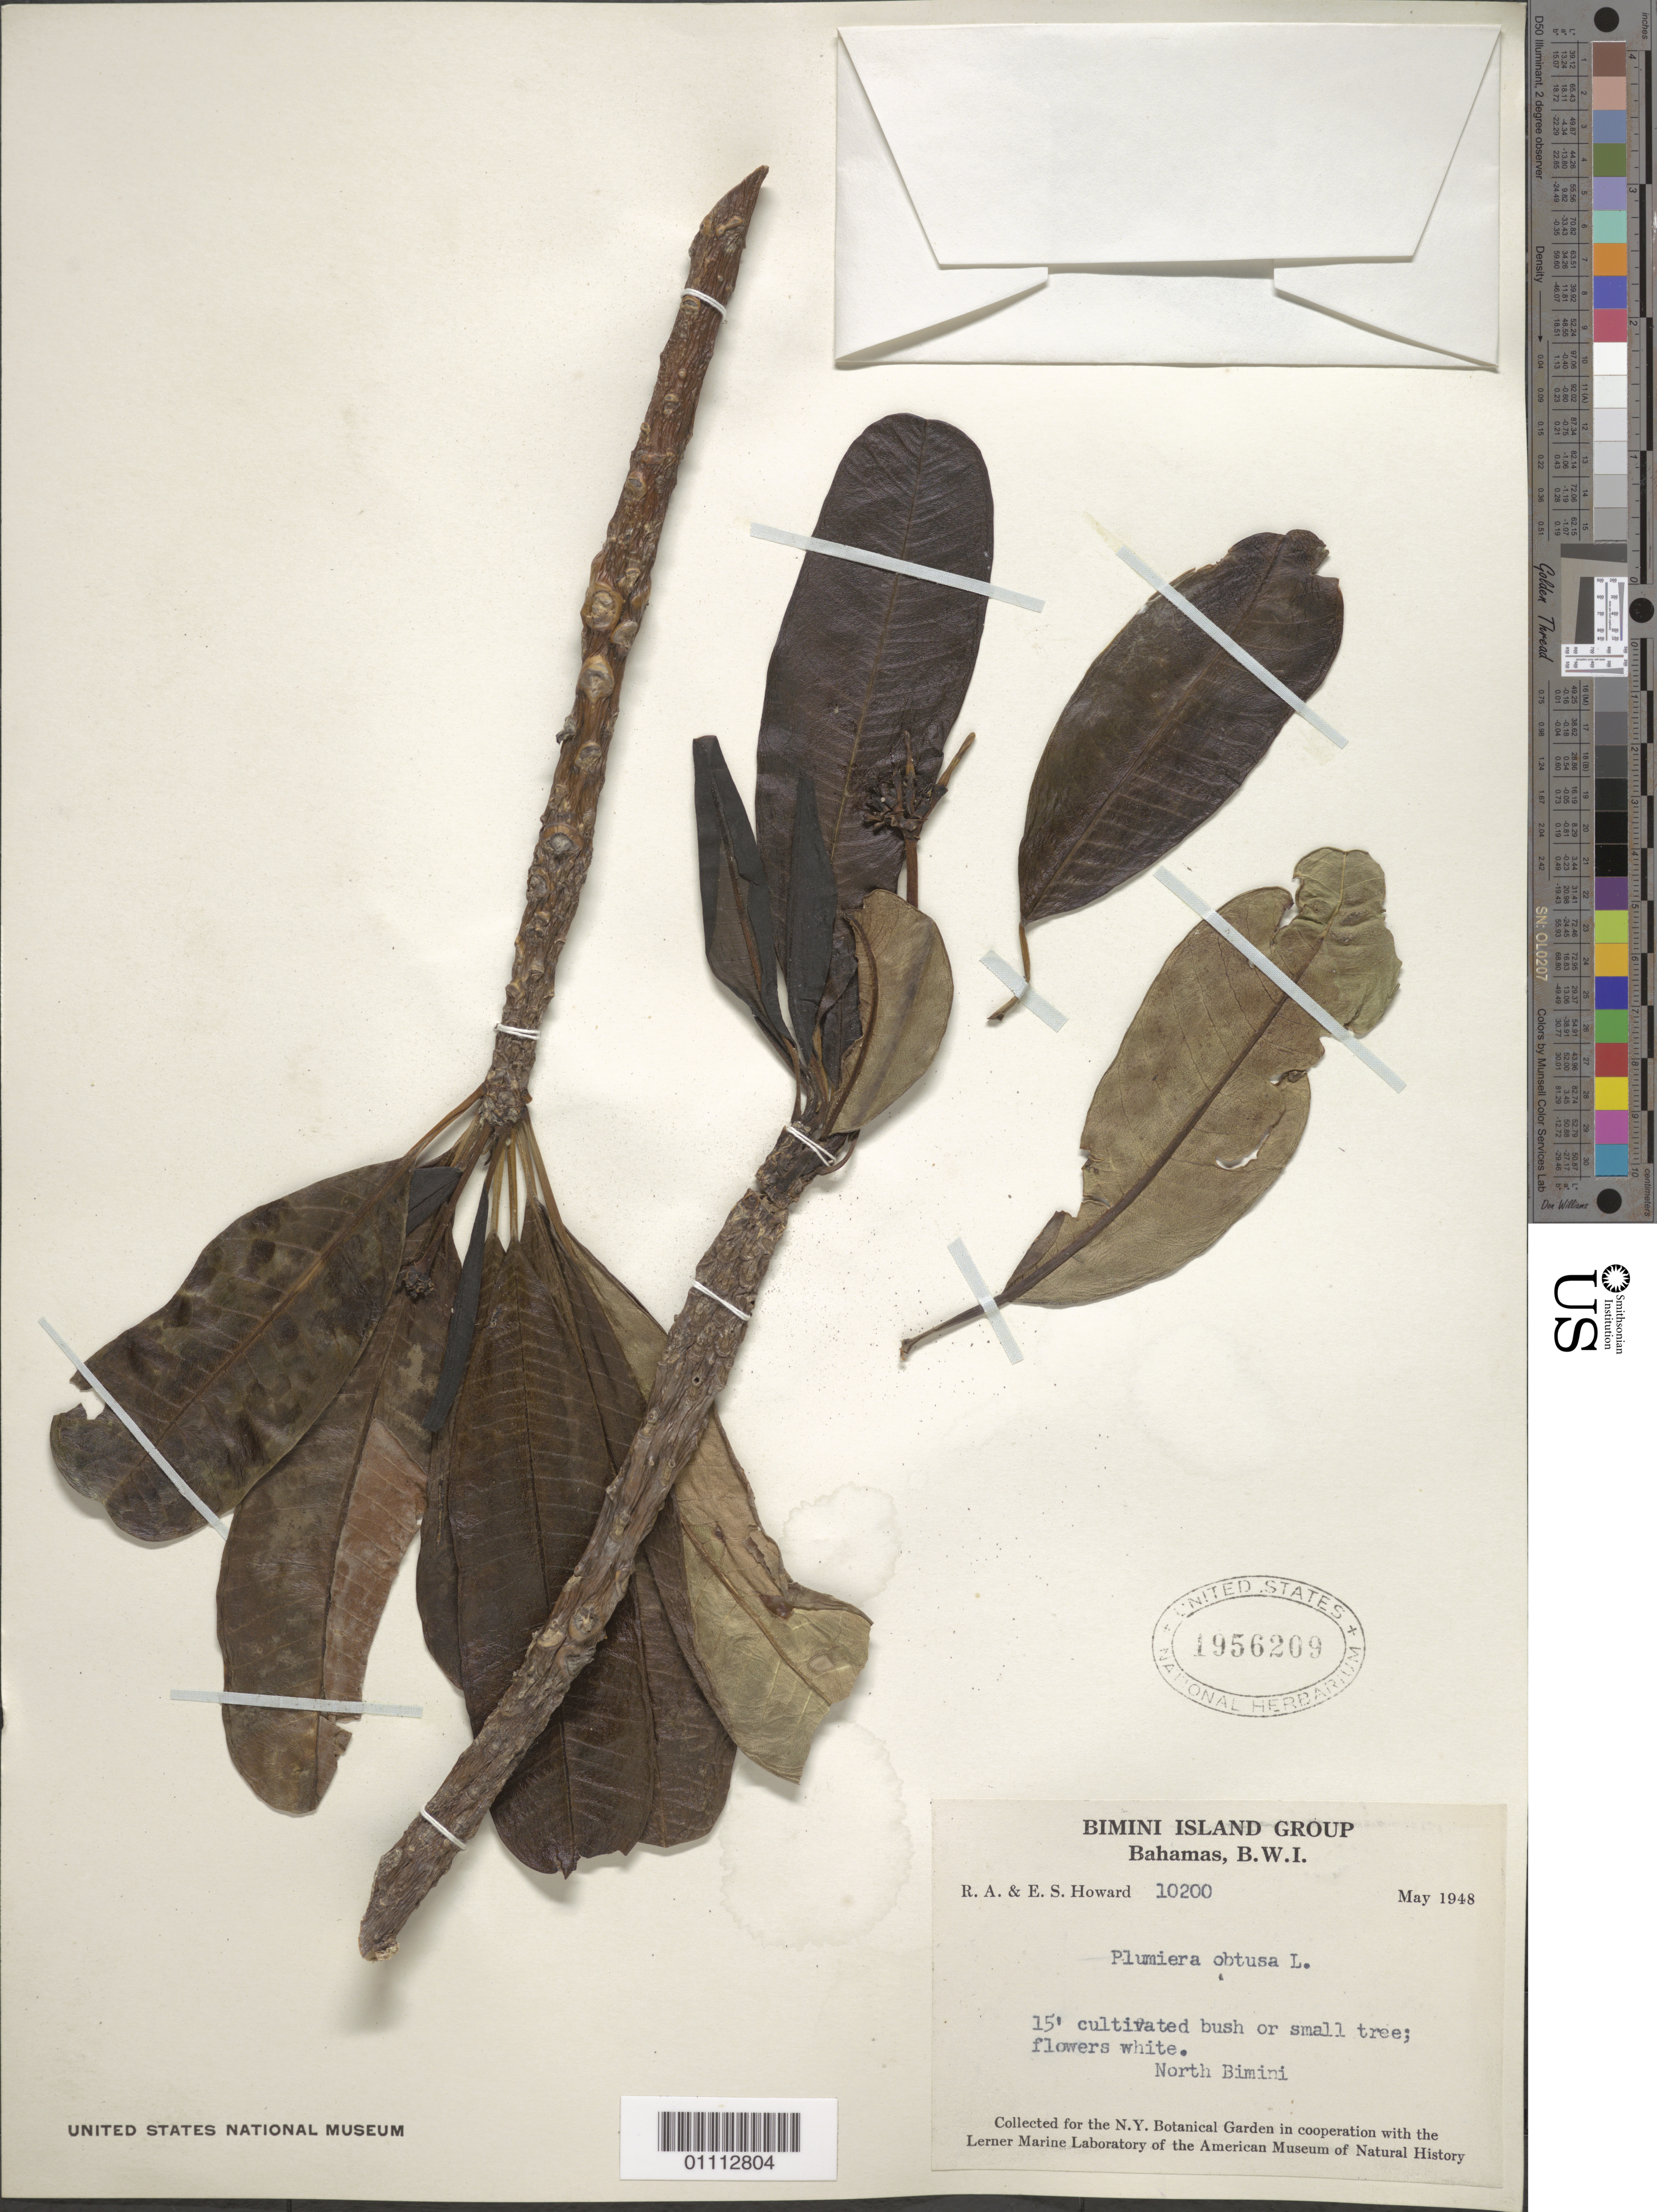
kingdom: Plantae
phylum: Tracheophyta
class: Magnoliopsida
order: Gentianales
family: Apocynaceae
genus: Plumeria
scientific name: Plumeria obtusa var. typica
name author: Woodson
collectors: R. A. Howard & E. S. Howard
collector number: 10200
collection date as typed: May 1948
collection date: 1948-05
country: Bahamas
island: North Bimini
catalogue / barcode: US 1956209